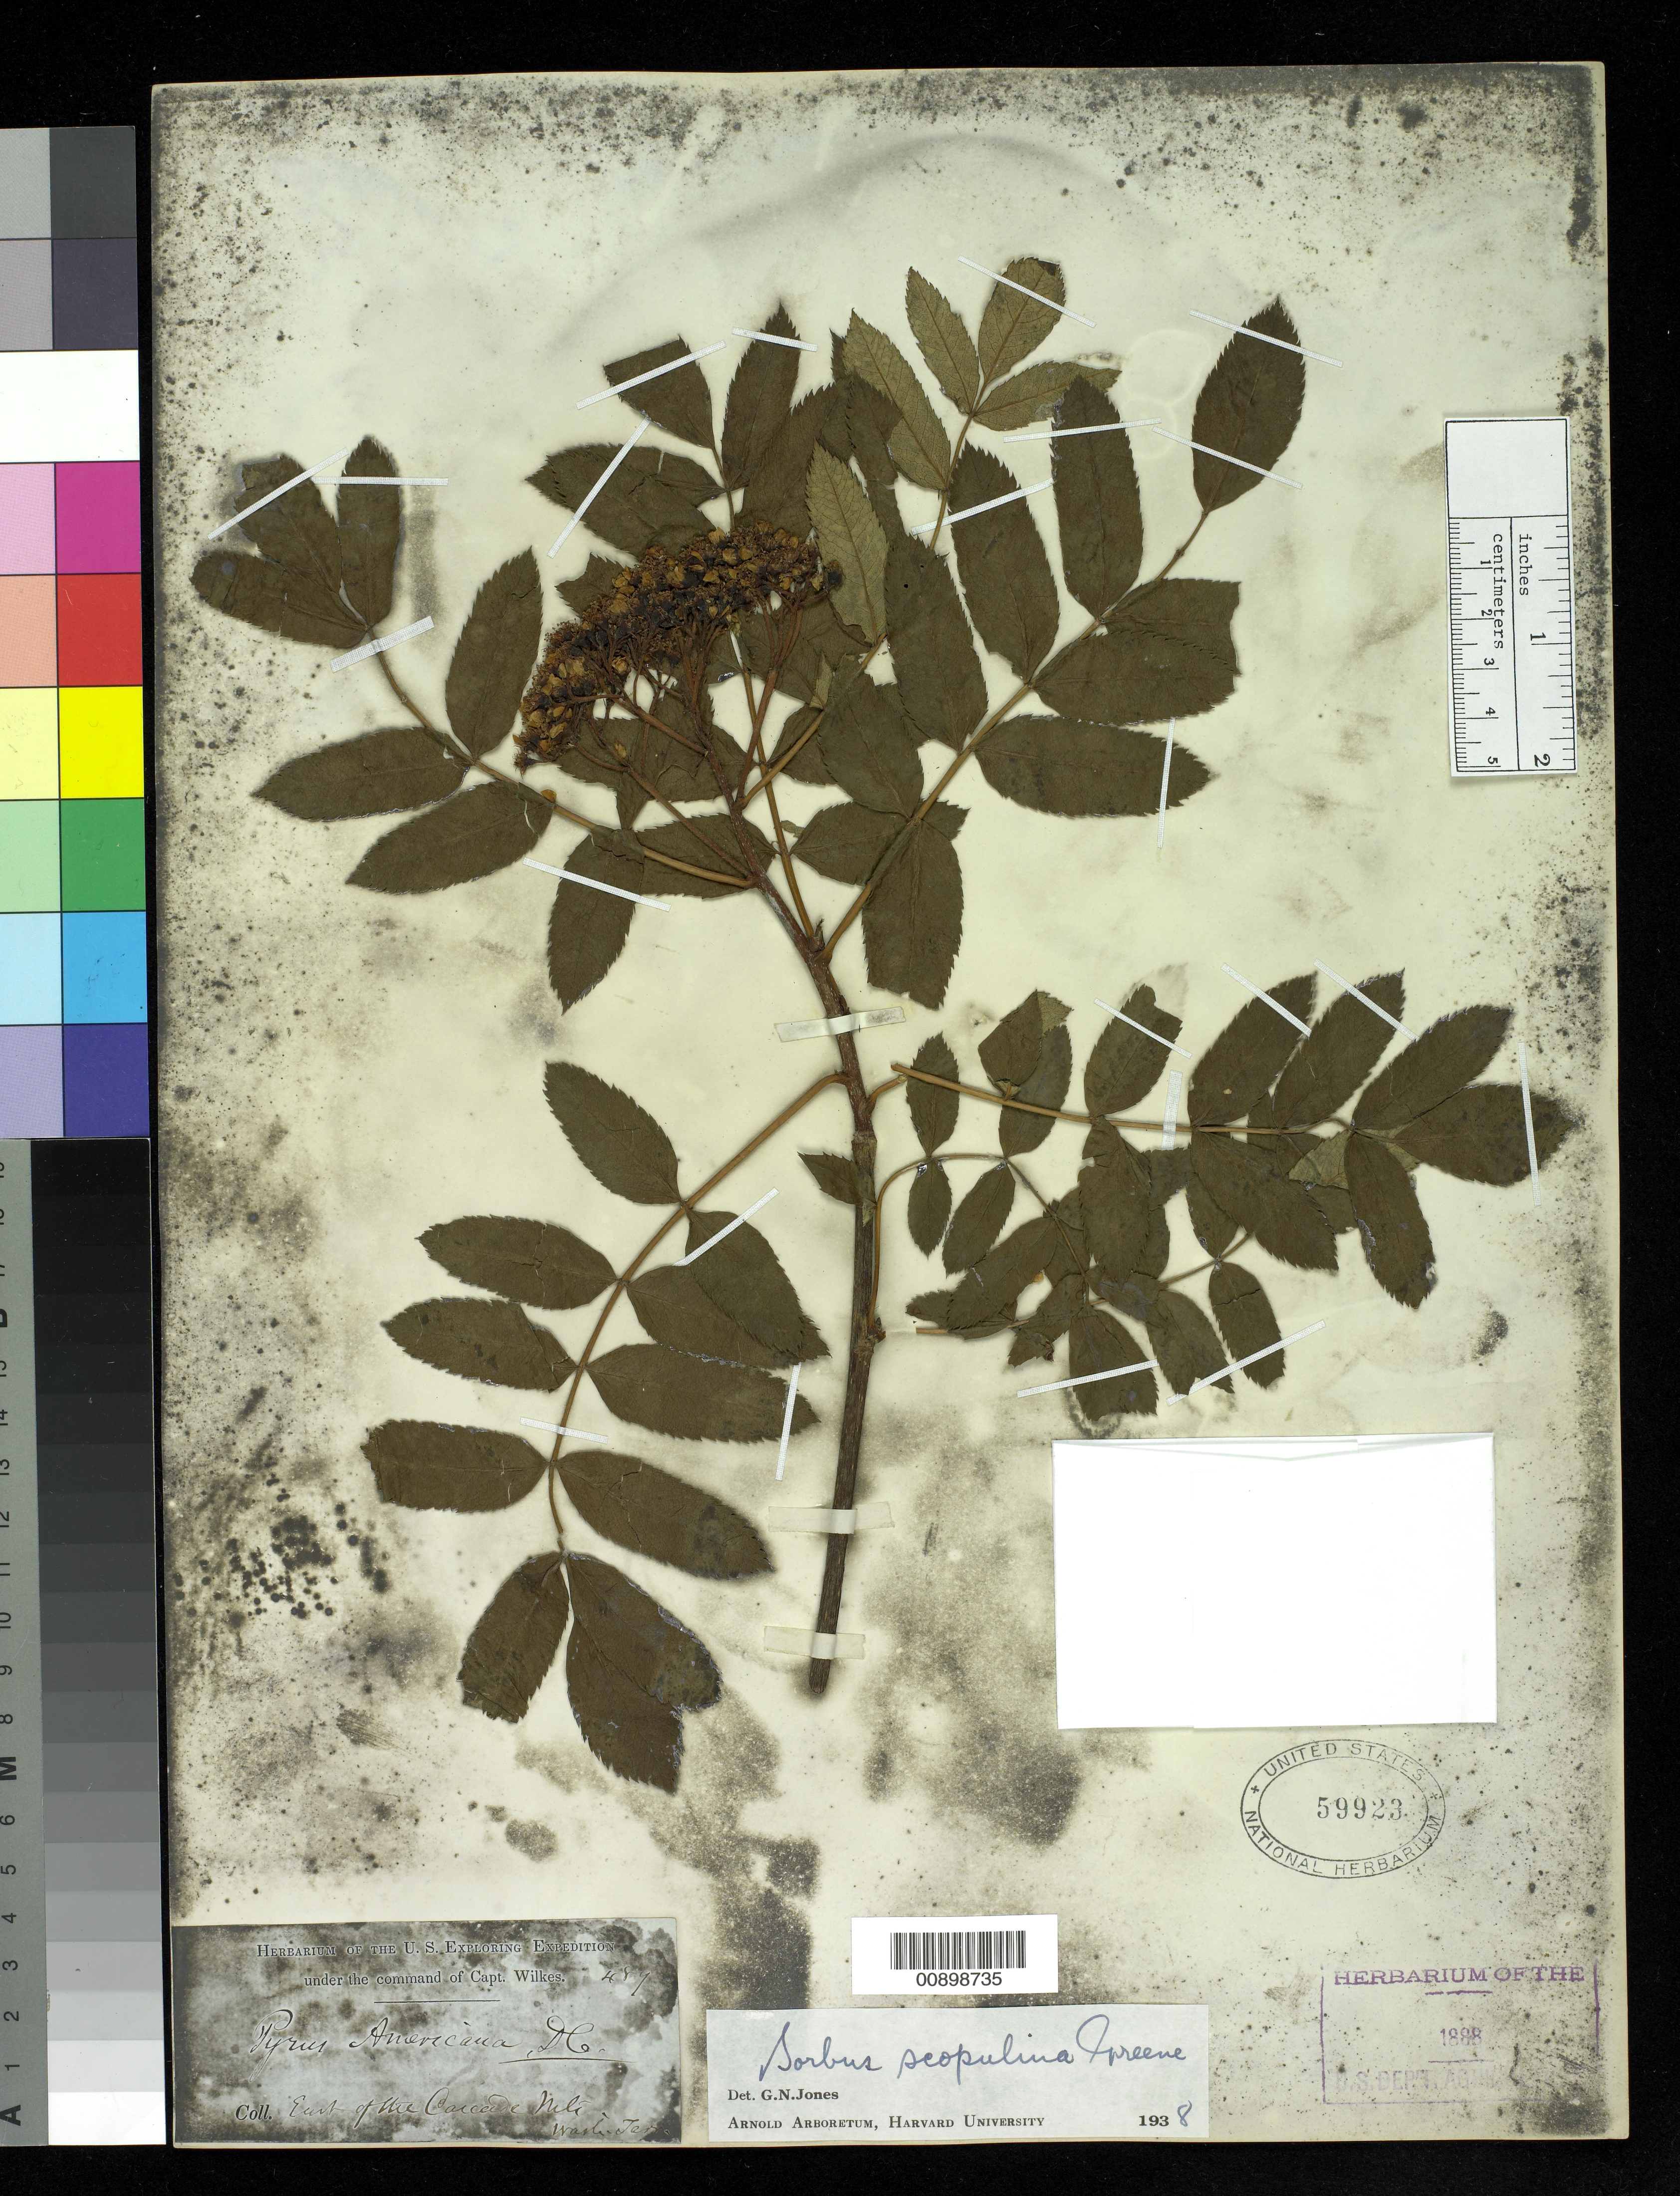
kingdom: Plantae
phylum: Tracheophyta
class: Magnoliopsida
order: Rosales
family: Rosaceae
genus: Sorbus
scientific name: Sorbus scopulina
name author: Greene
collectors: Wilkes Explor. Exped.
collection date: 1838/1842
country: United States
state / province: Washington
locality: East of the Cascade Mts., Wash. Terry.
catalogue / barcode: US 59923